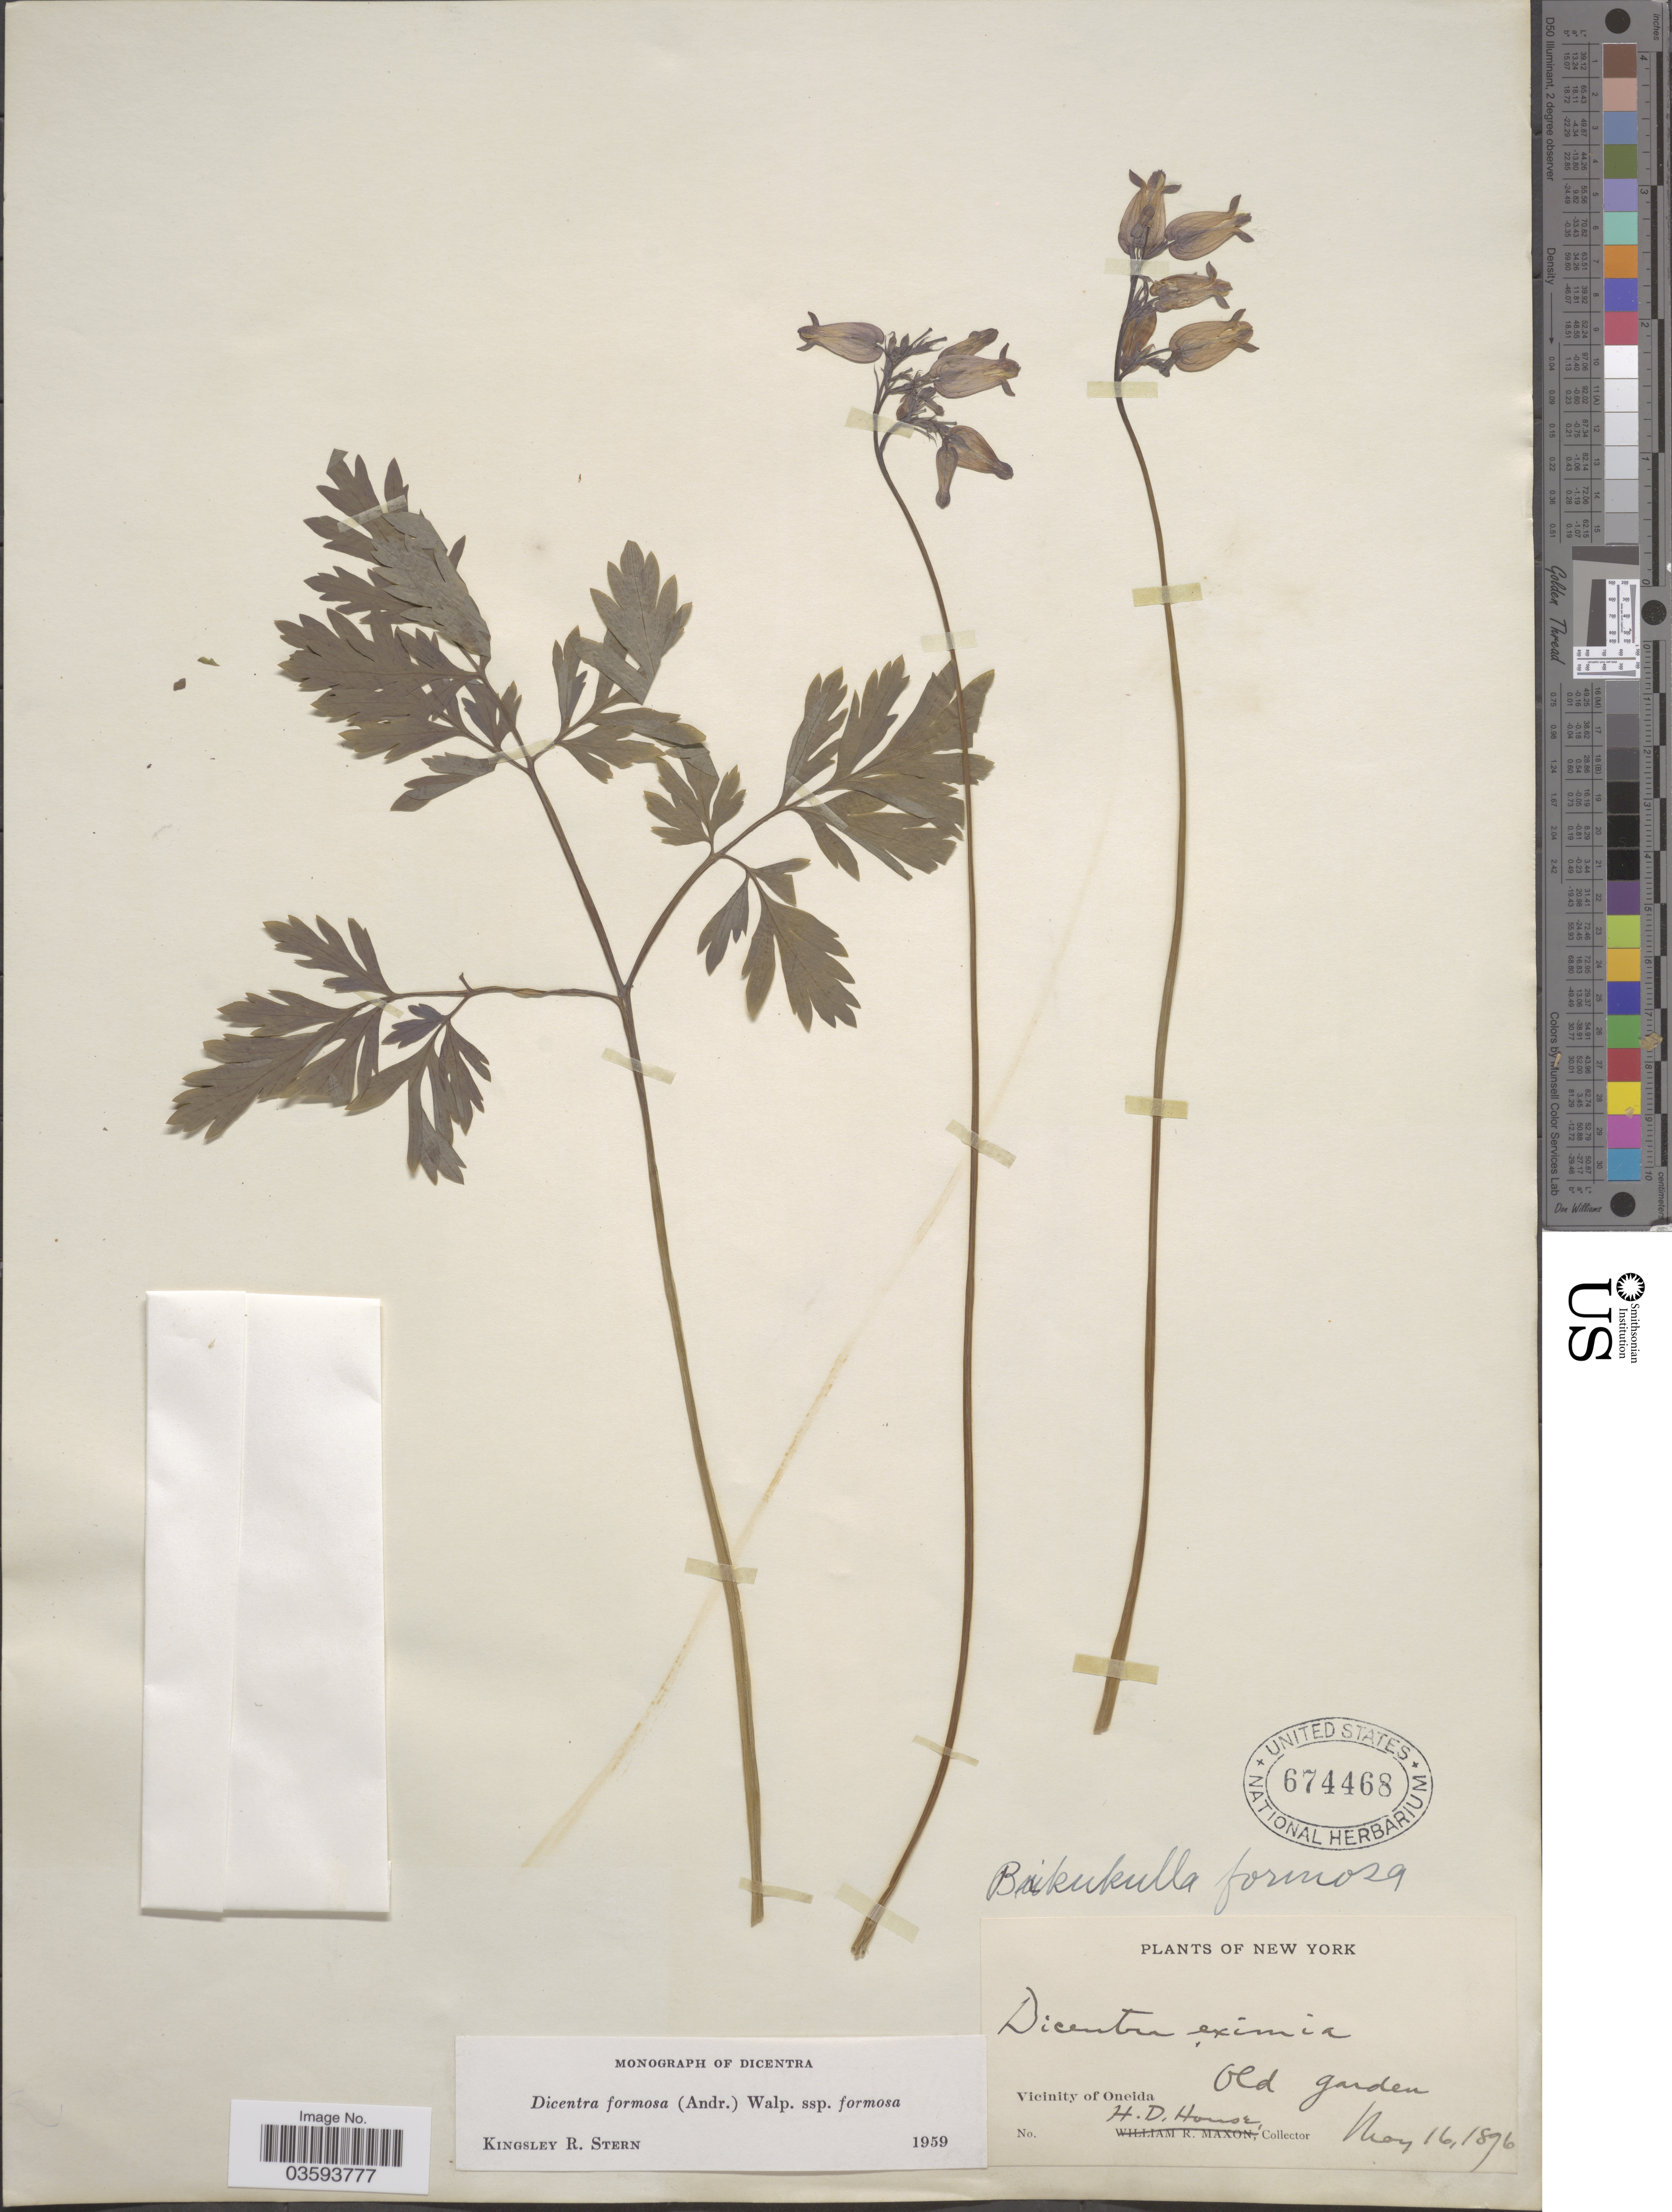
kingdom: Plantae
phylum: Tracheophyta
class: Magnoliopsida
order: Ranunculales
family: Papaveraceae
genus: Dicentra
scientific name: Dicentra formosa subsp. formosa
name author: (Haw.) Walp.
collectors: H. D. House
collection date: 1896-05-16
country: United States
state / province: New York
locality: Vicinity of Oneida. Old garden.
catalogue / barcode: US 674468